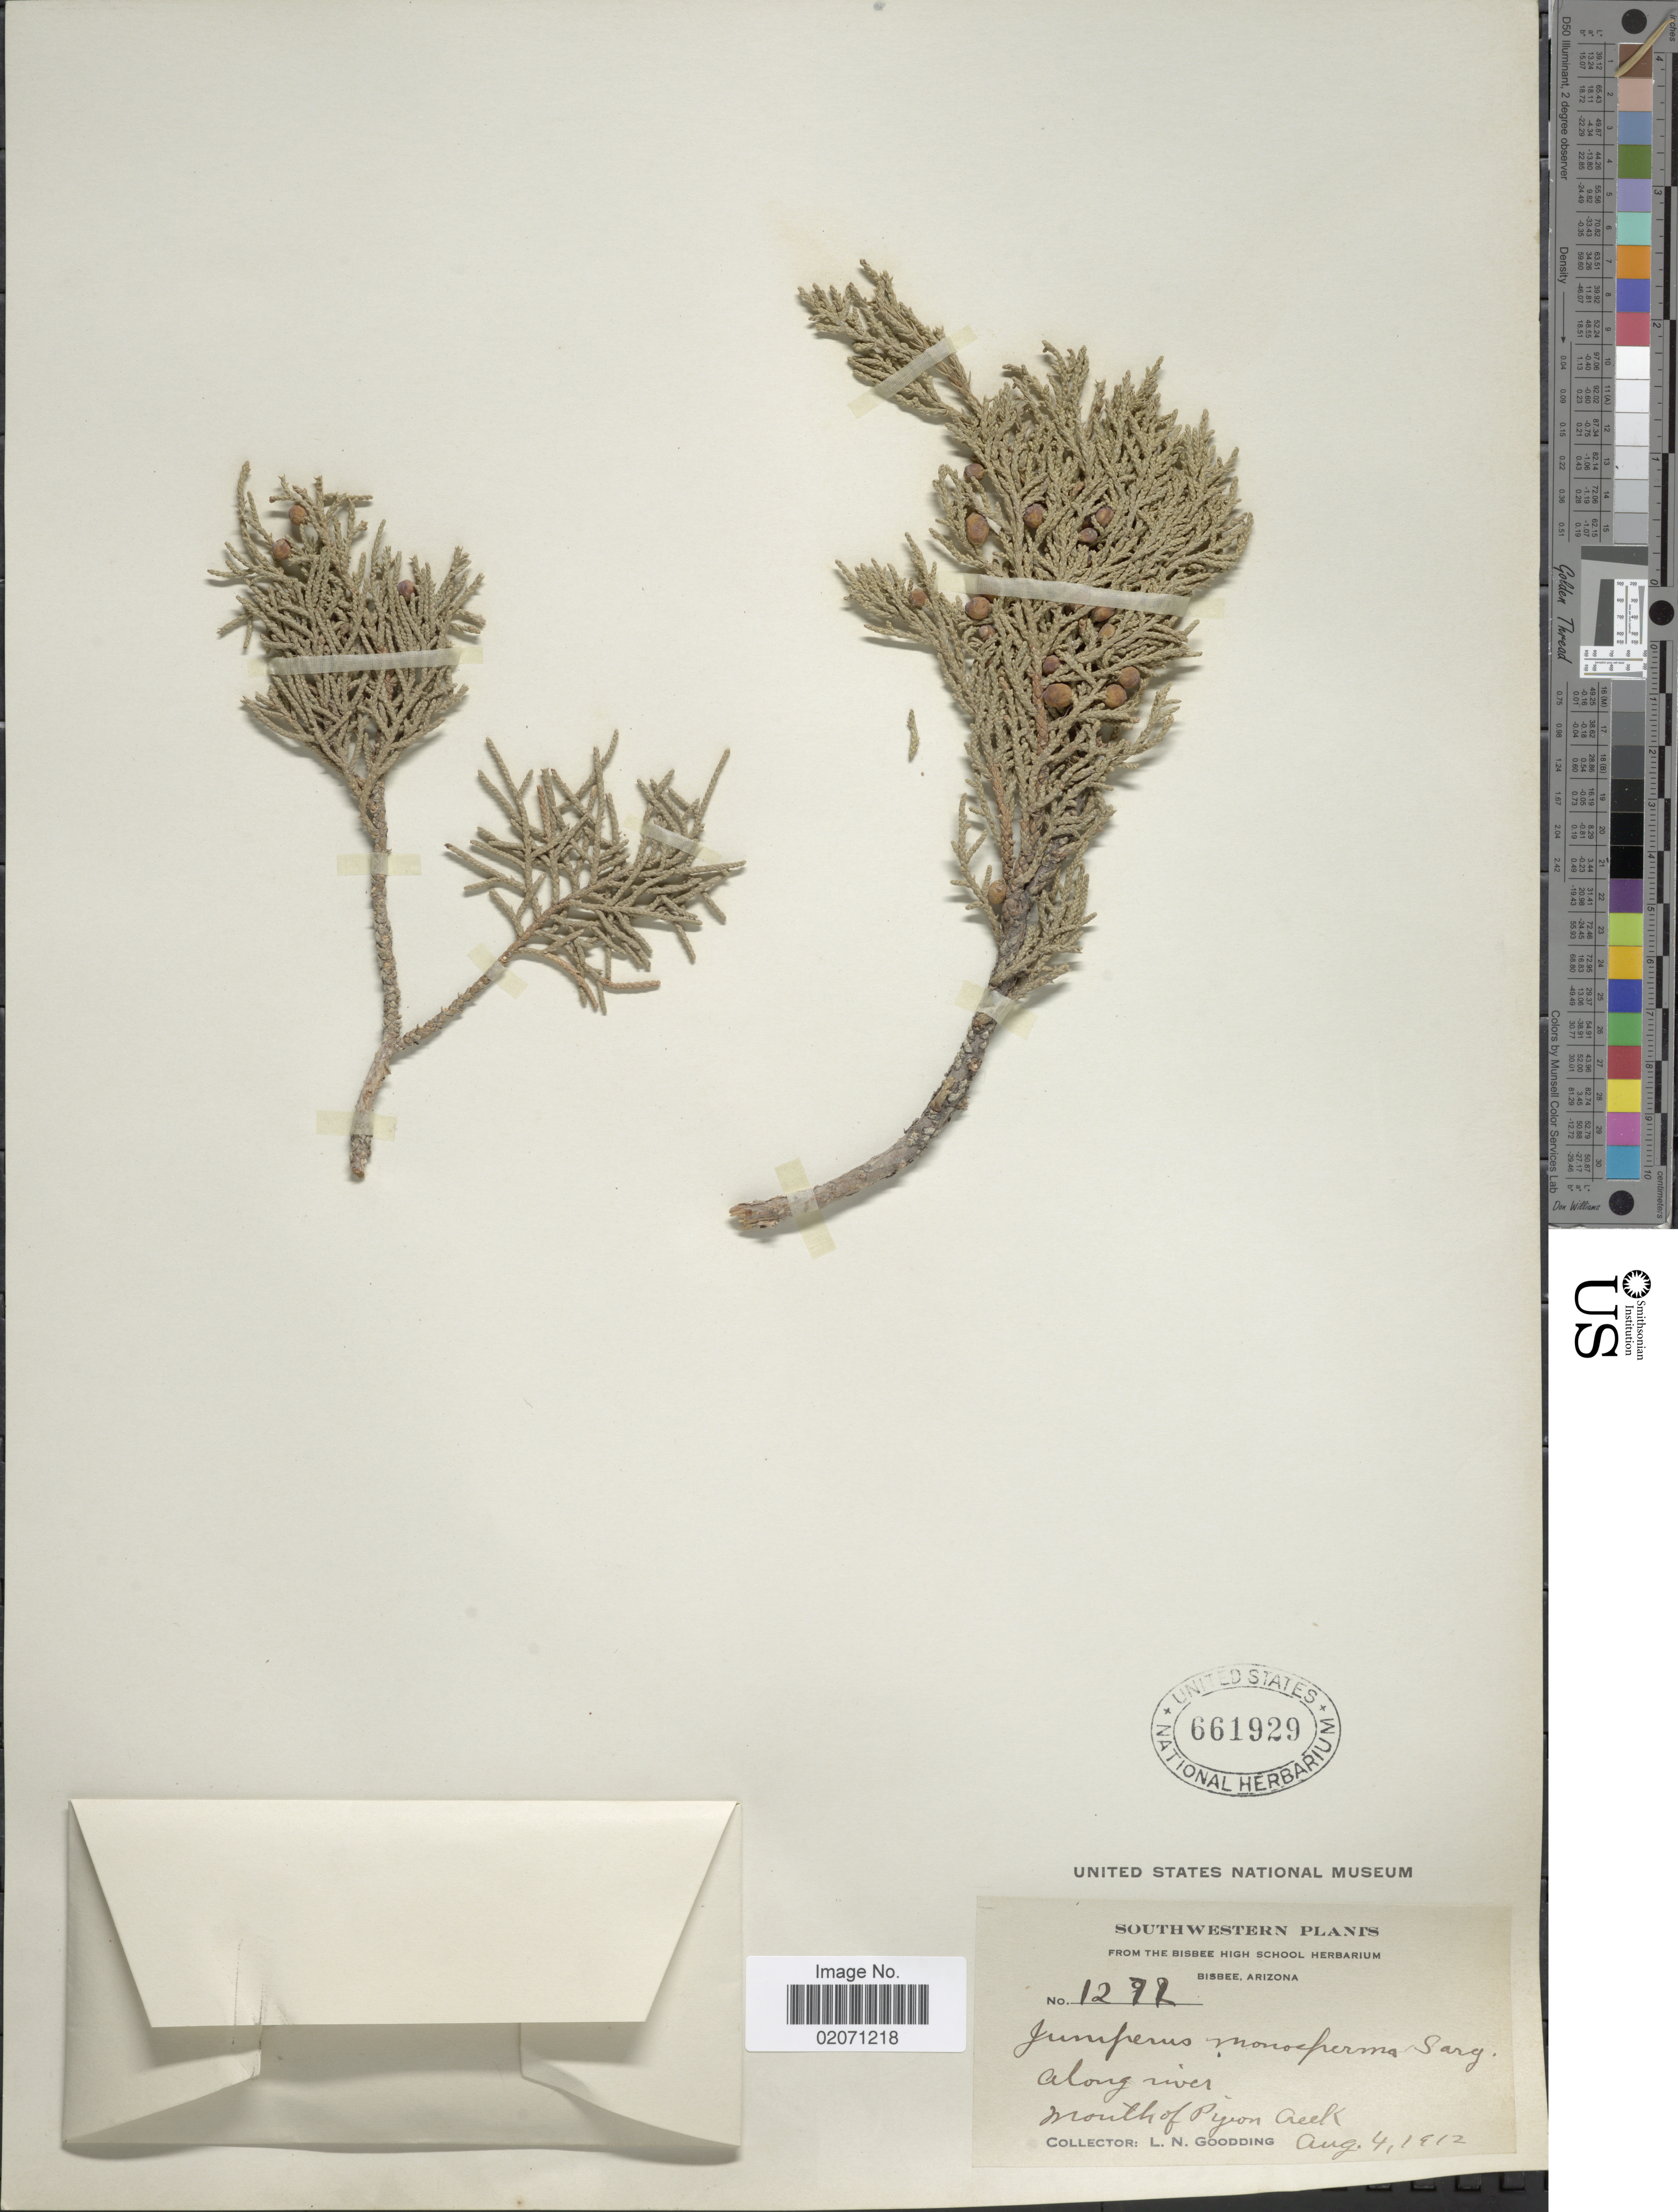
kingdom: Plantae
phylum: Tracheophyta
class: Pinopsida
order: Pinales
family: Cupressaceae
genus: Juniperus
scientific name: Juniperus monosperma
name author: (Engelm.) Sarg.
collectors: L. N. Goodding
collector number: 1271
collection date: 1912-08-04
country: United States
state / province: Arizona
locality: Along river mouth of Pigeon Creek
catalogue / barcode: US 661929